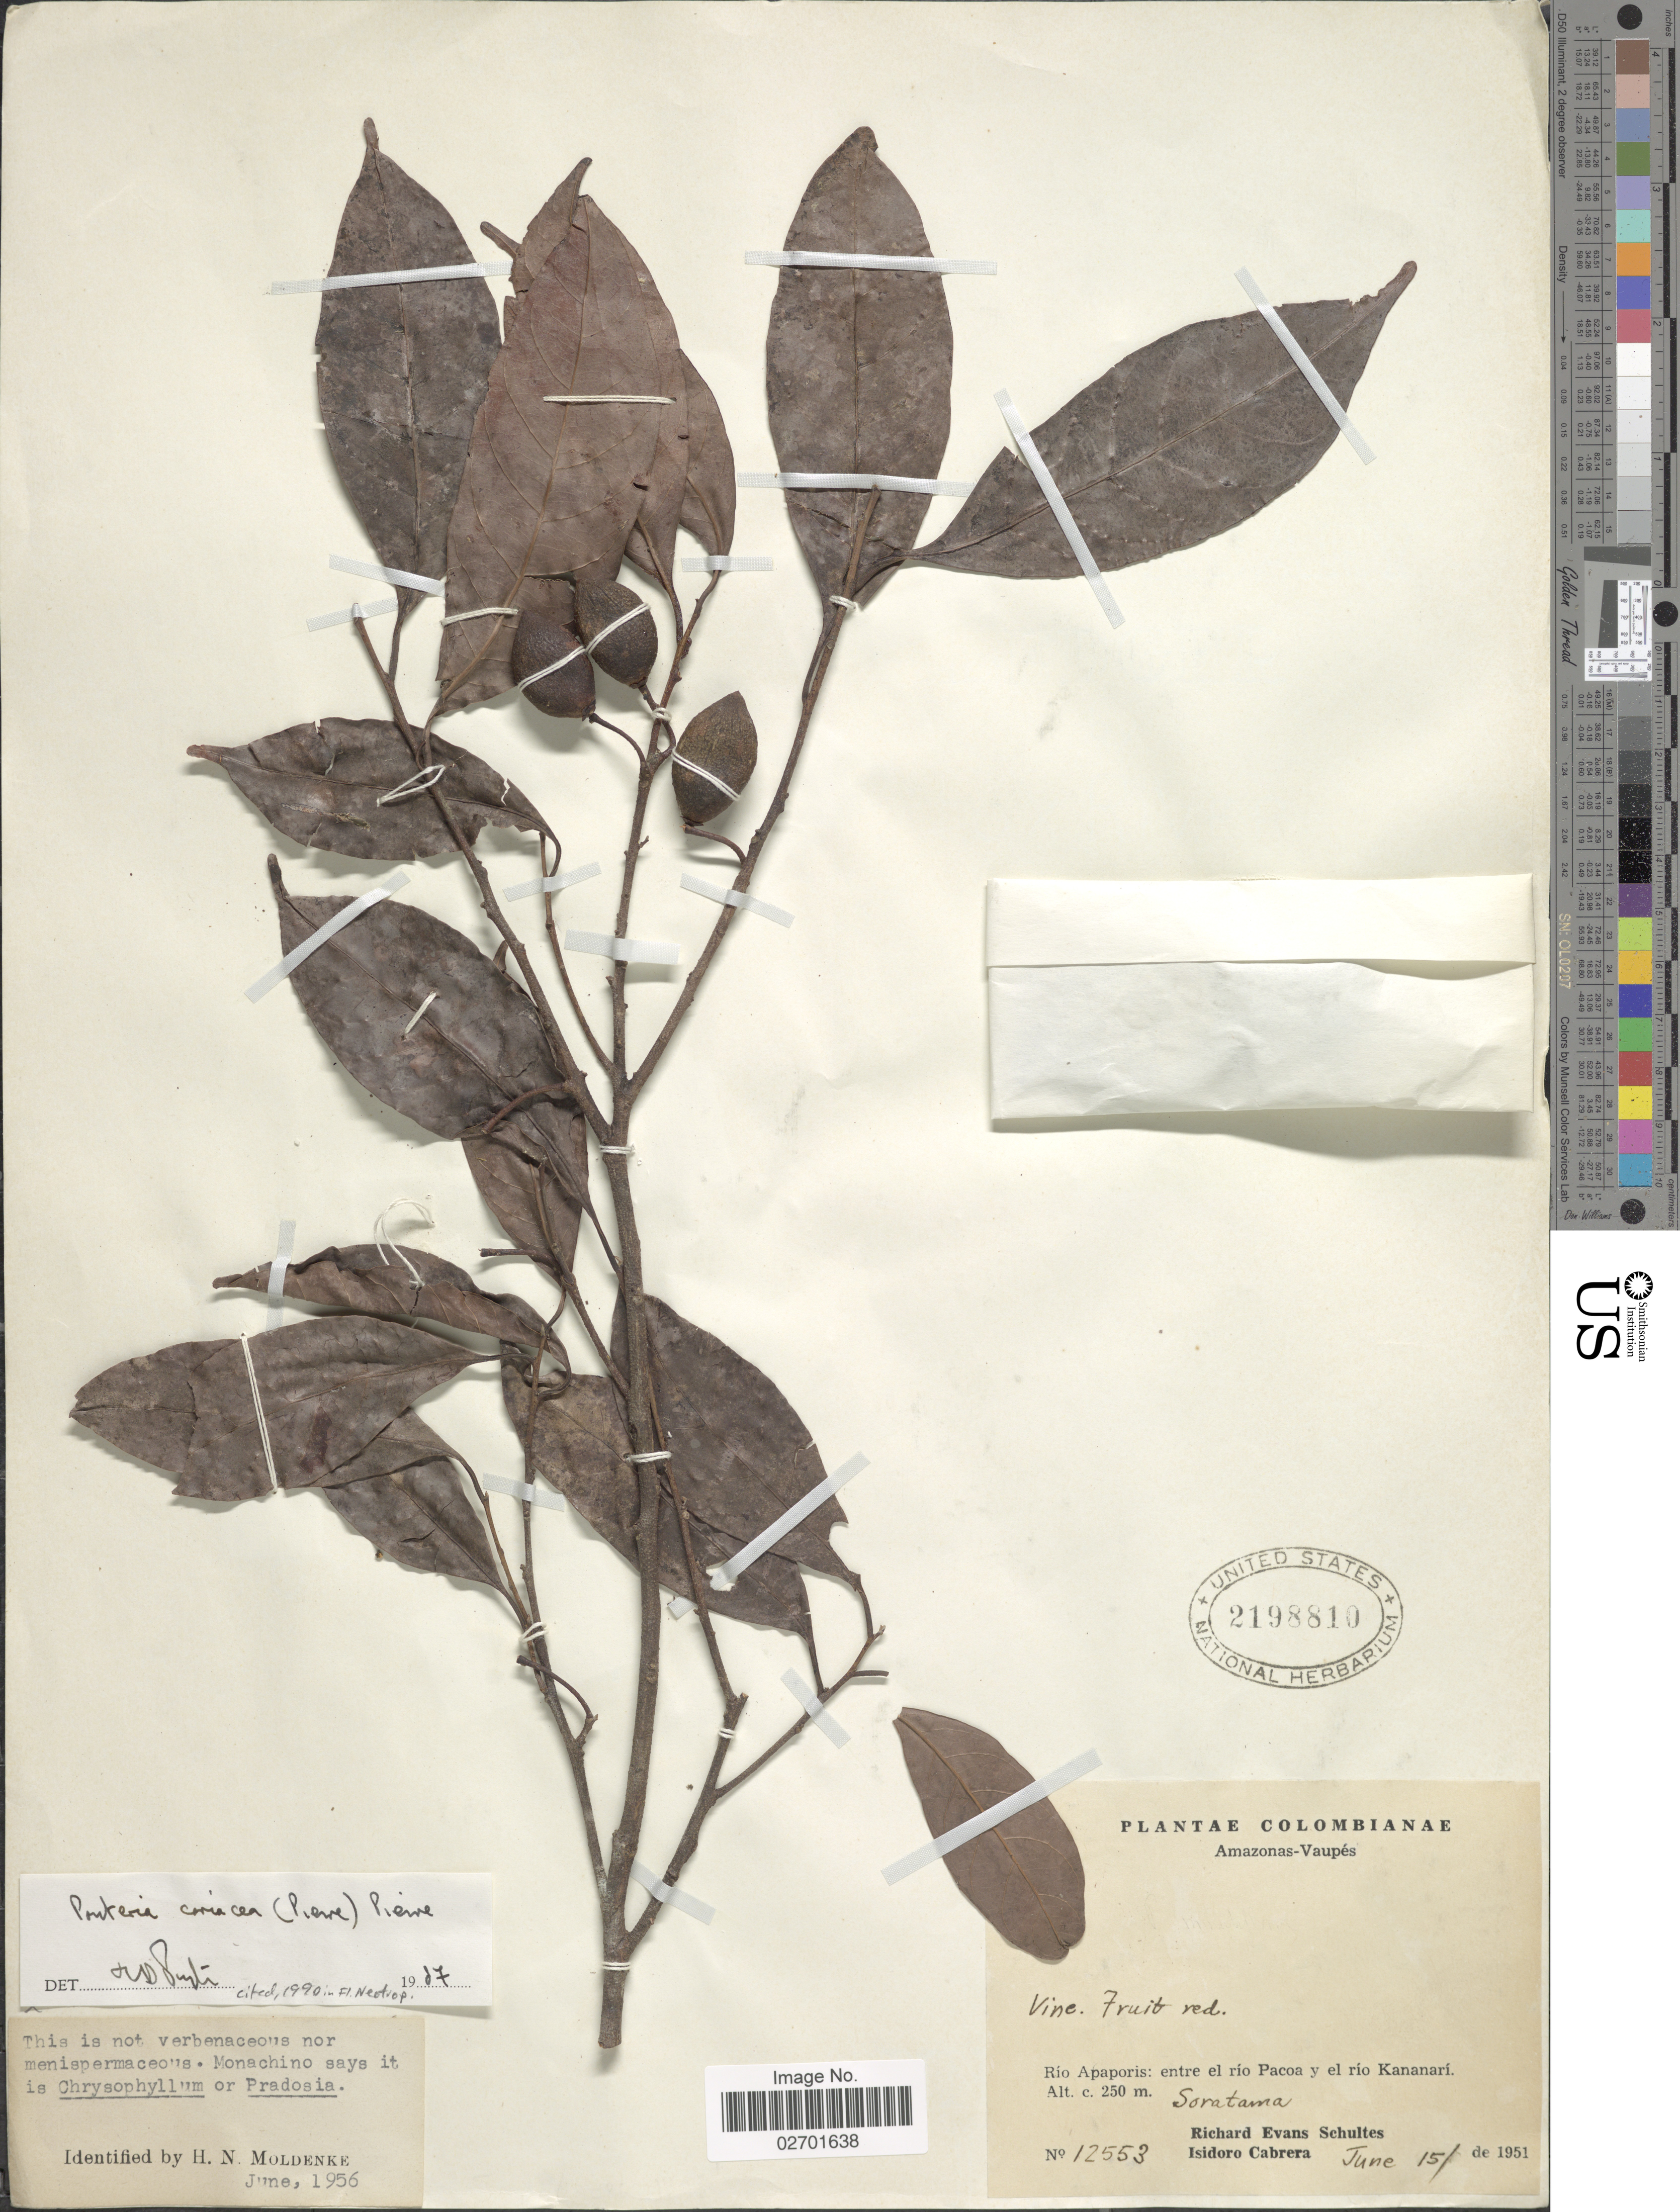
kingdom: Plantae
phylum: Tracheophyta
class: Magnoliopsida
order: Ericales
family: Sapotaceae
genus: Pouteria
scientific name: Pouteria coriacea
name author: (Pierre) Pierre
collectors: R. E. Schultes & I. Cabrera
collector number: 12553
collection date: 1951-06-15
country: Colombia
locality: Amazonas-Vaupes, Rio Apaporis: entre el rio Pacoa y el rio Kananari, Soratama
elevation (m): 250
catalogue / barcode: US 2198810